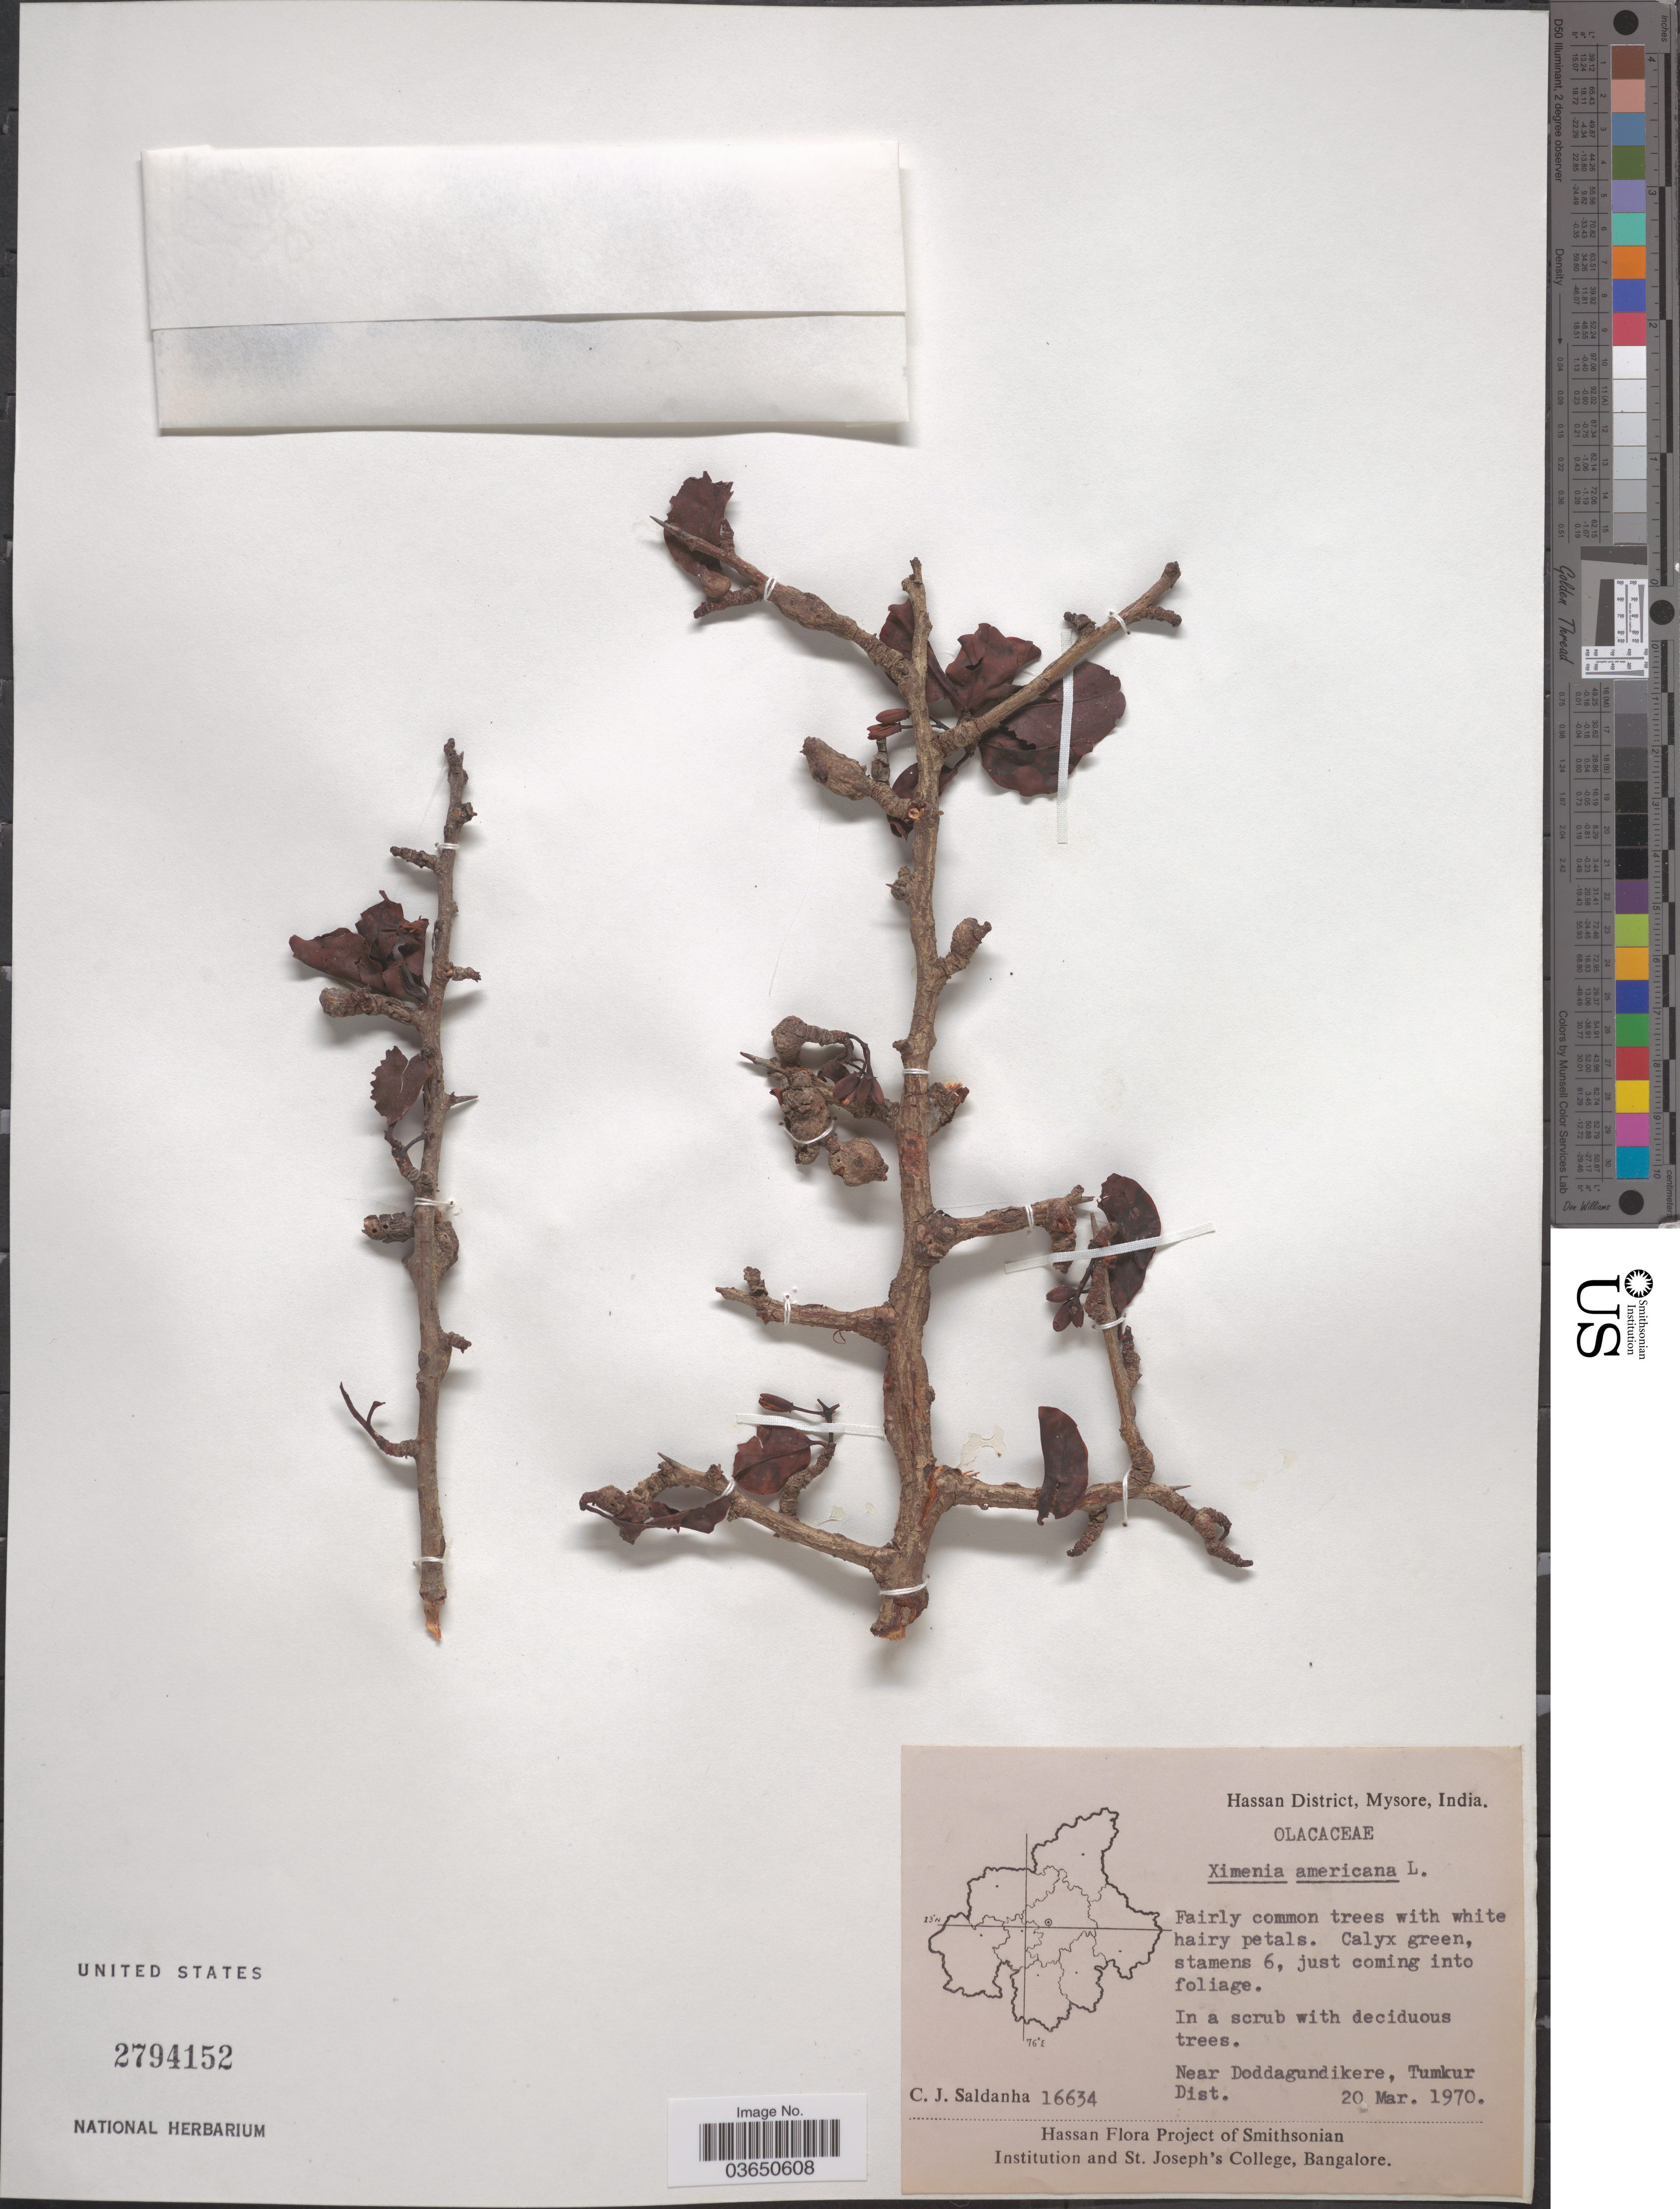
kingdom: Plantae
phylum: Tracheophyta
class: Magnoliopsida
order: Santalales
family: Ximeniaceae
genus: Ximenia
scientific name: Ximenia americana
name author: L.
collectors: C. J. Saldanha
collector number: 16634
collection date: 1970-03-20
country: India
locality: Hassan District, Mysore. Near Doddagundikere, Tumkur Dist.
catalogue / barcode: US 2794152